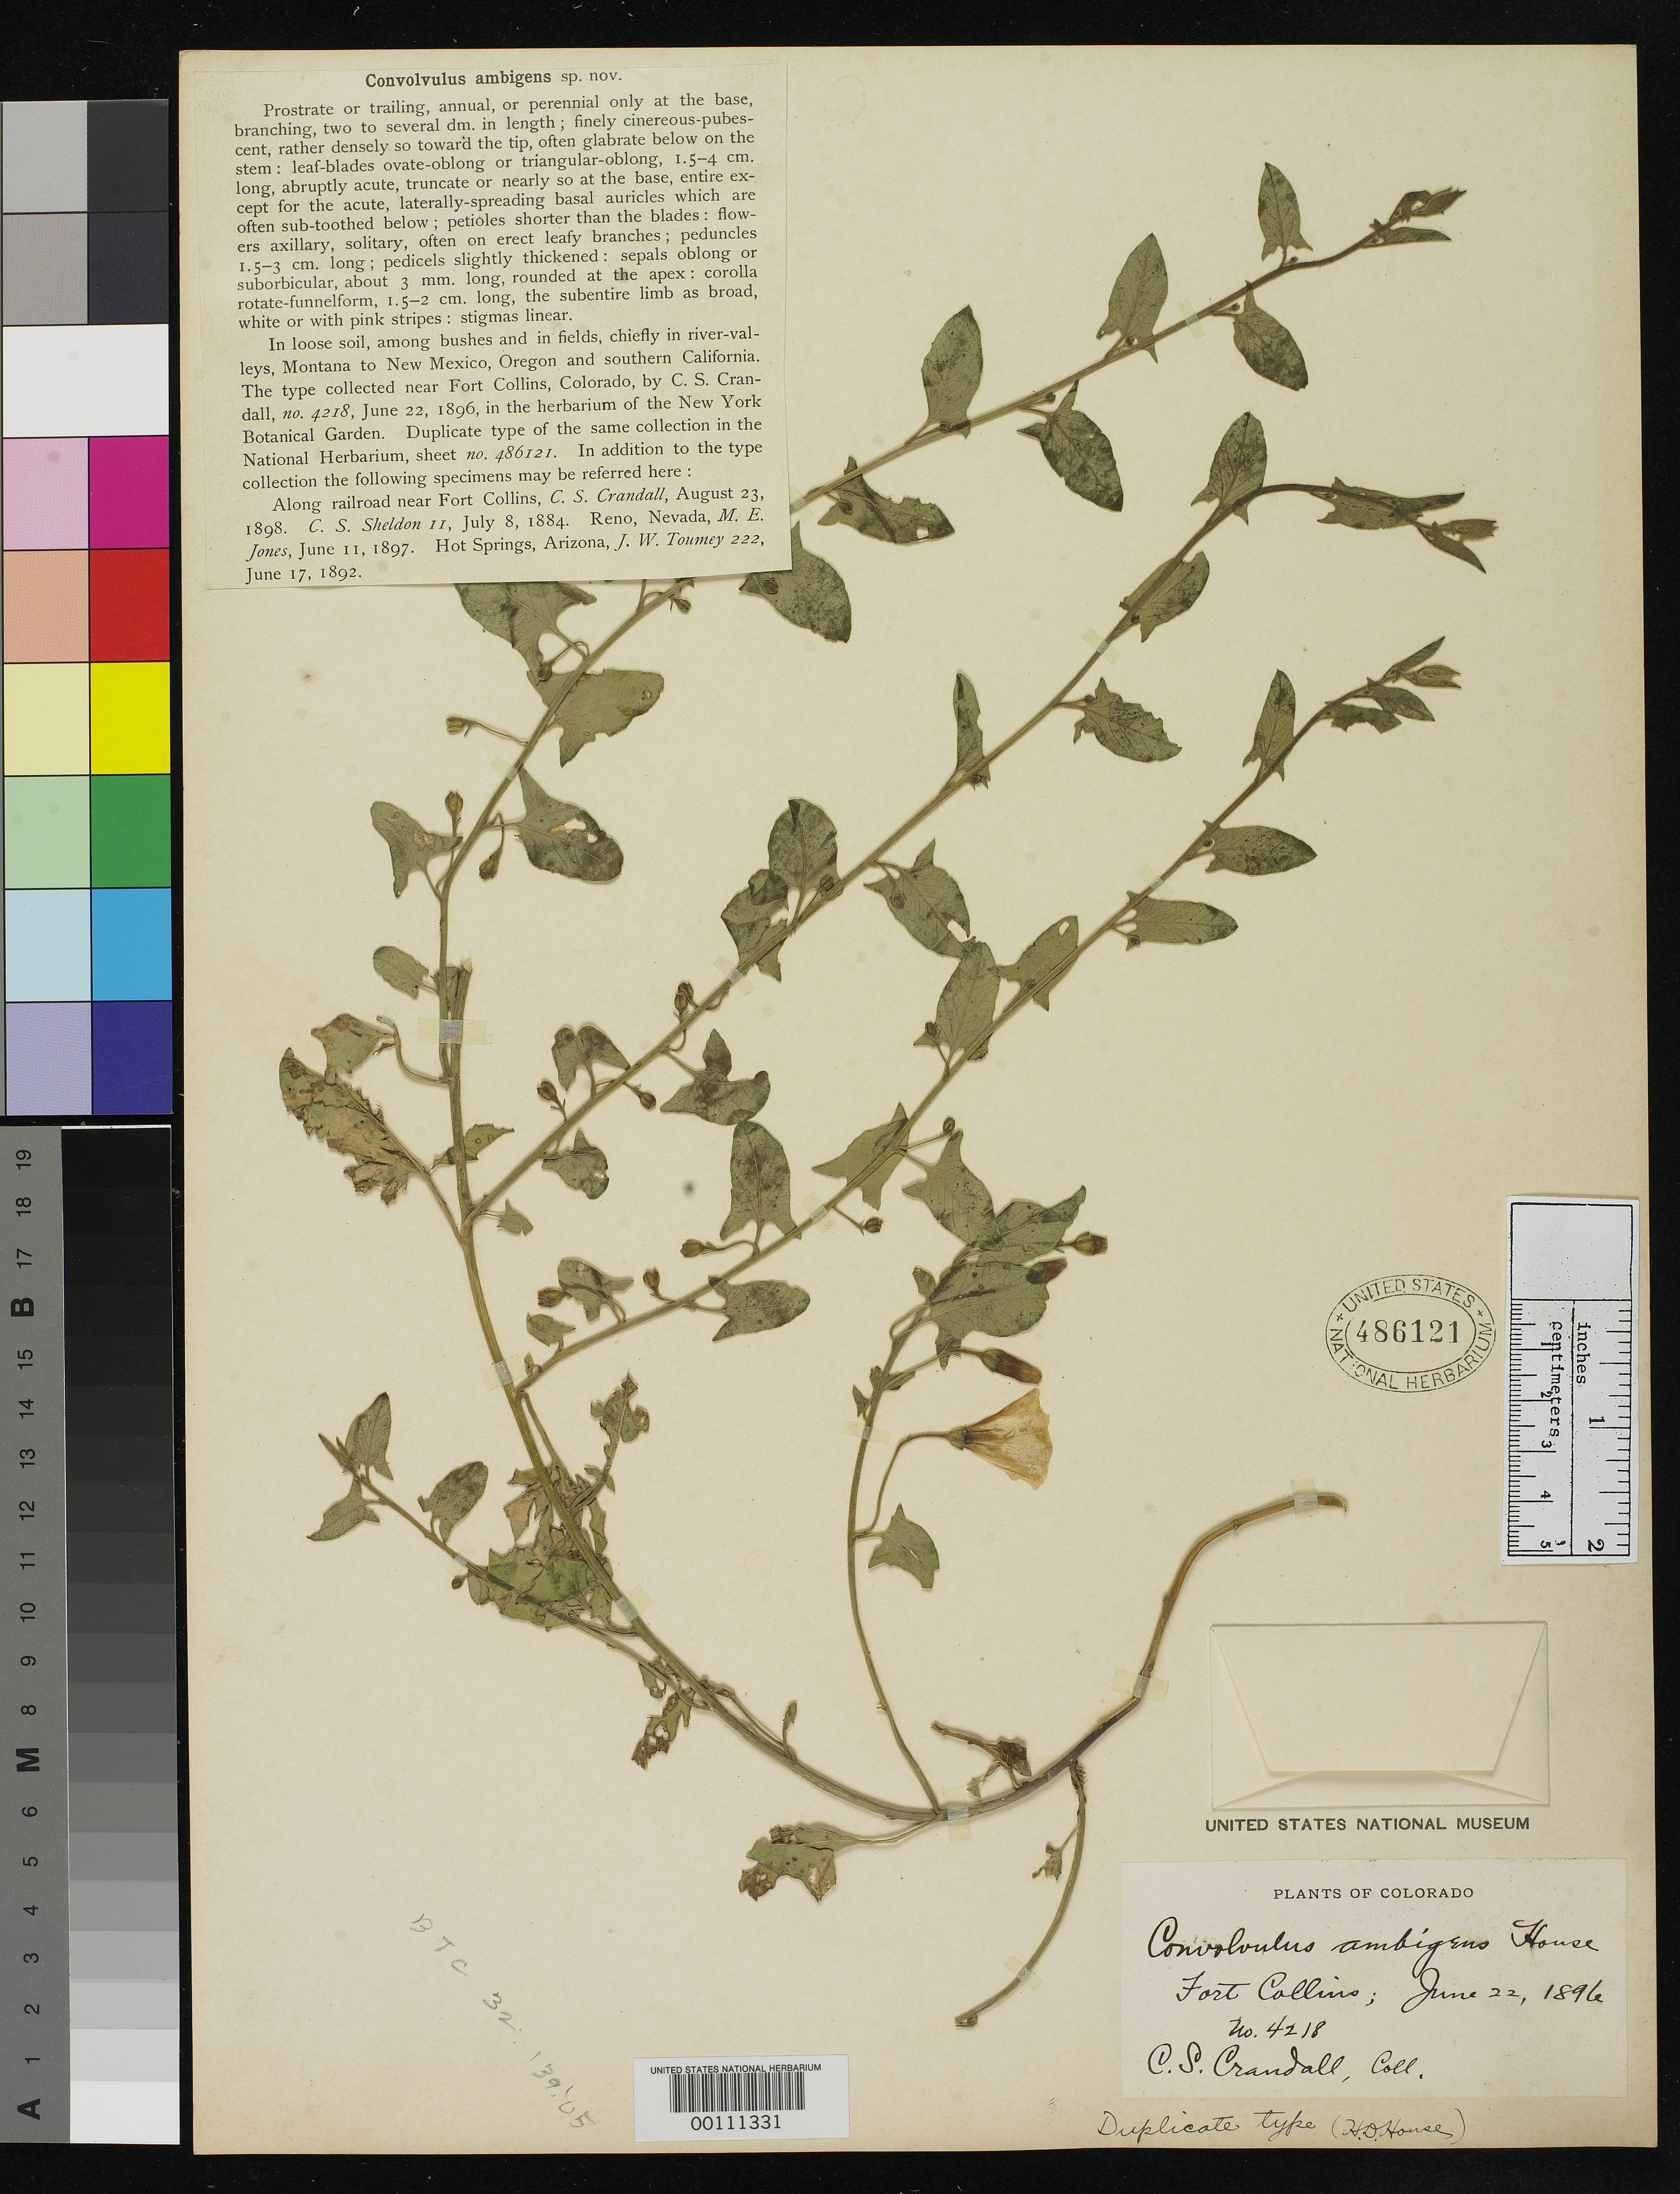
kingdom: Plantae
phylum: Tracheophyta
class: Magnoliopsida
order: Solanales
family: Convolvulaceae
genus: Convolvulus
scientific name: Convolvulus ambigens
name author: House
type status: Isotype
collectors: C. Crandall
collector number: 4218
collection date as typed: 22 Jun 1896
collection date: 1896-06-22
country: United States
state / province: Colorado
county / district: Larimer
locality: Fort Collins.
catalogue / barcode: US 486121